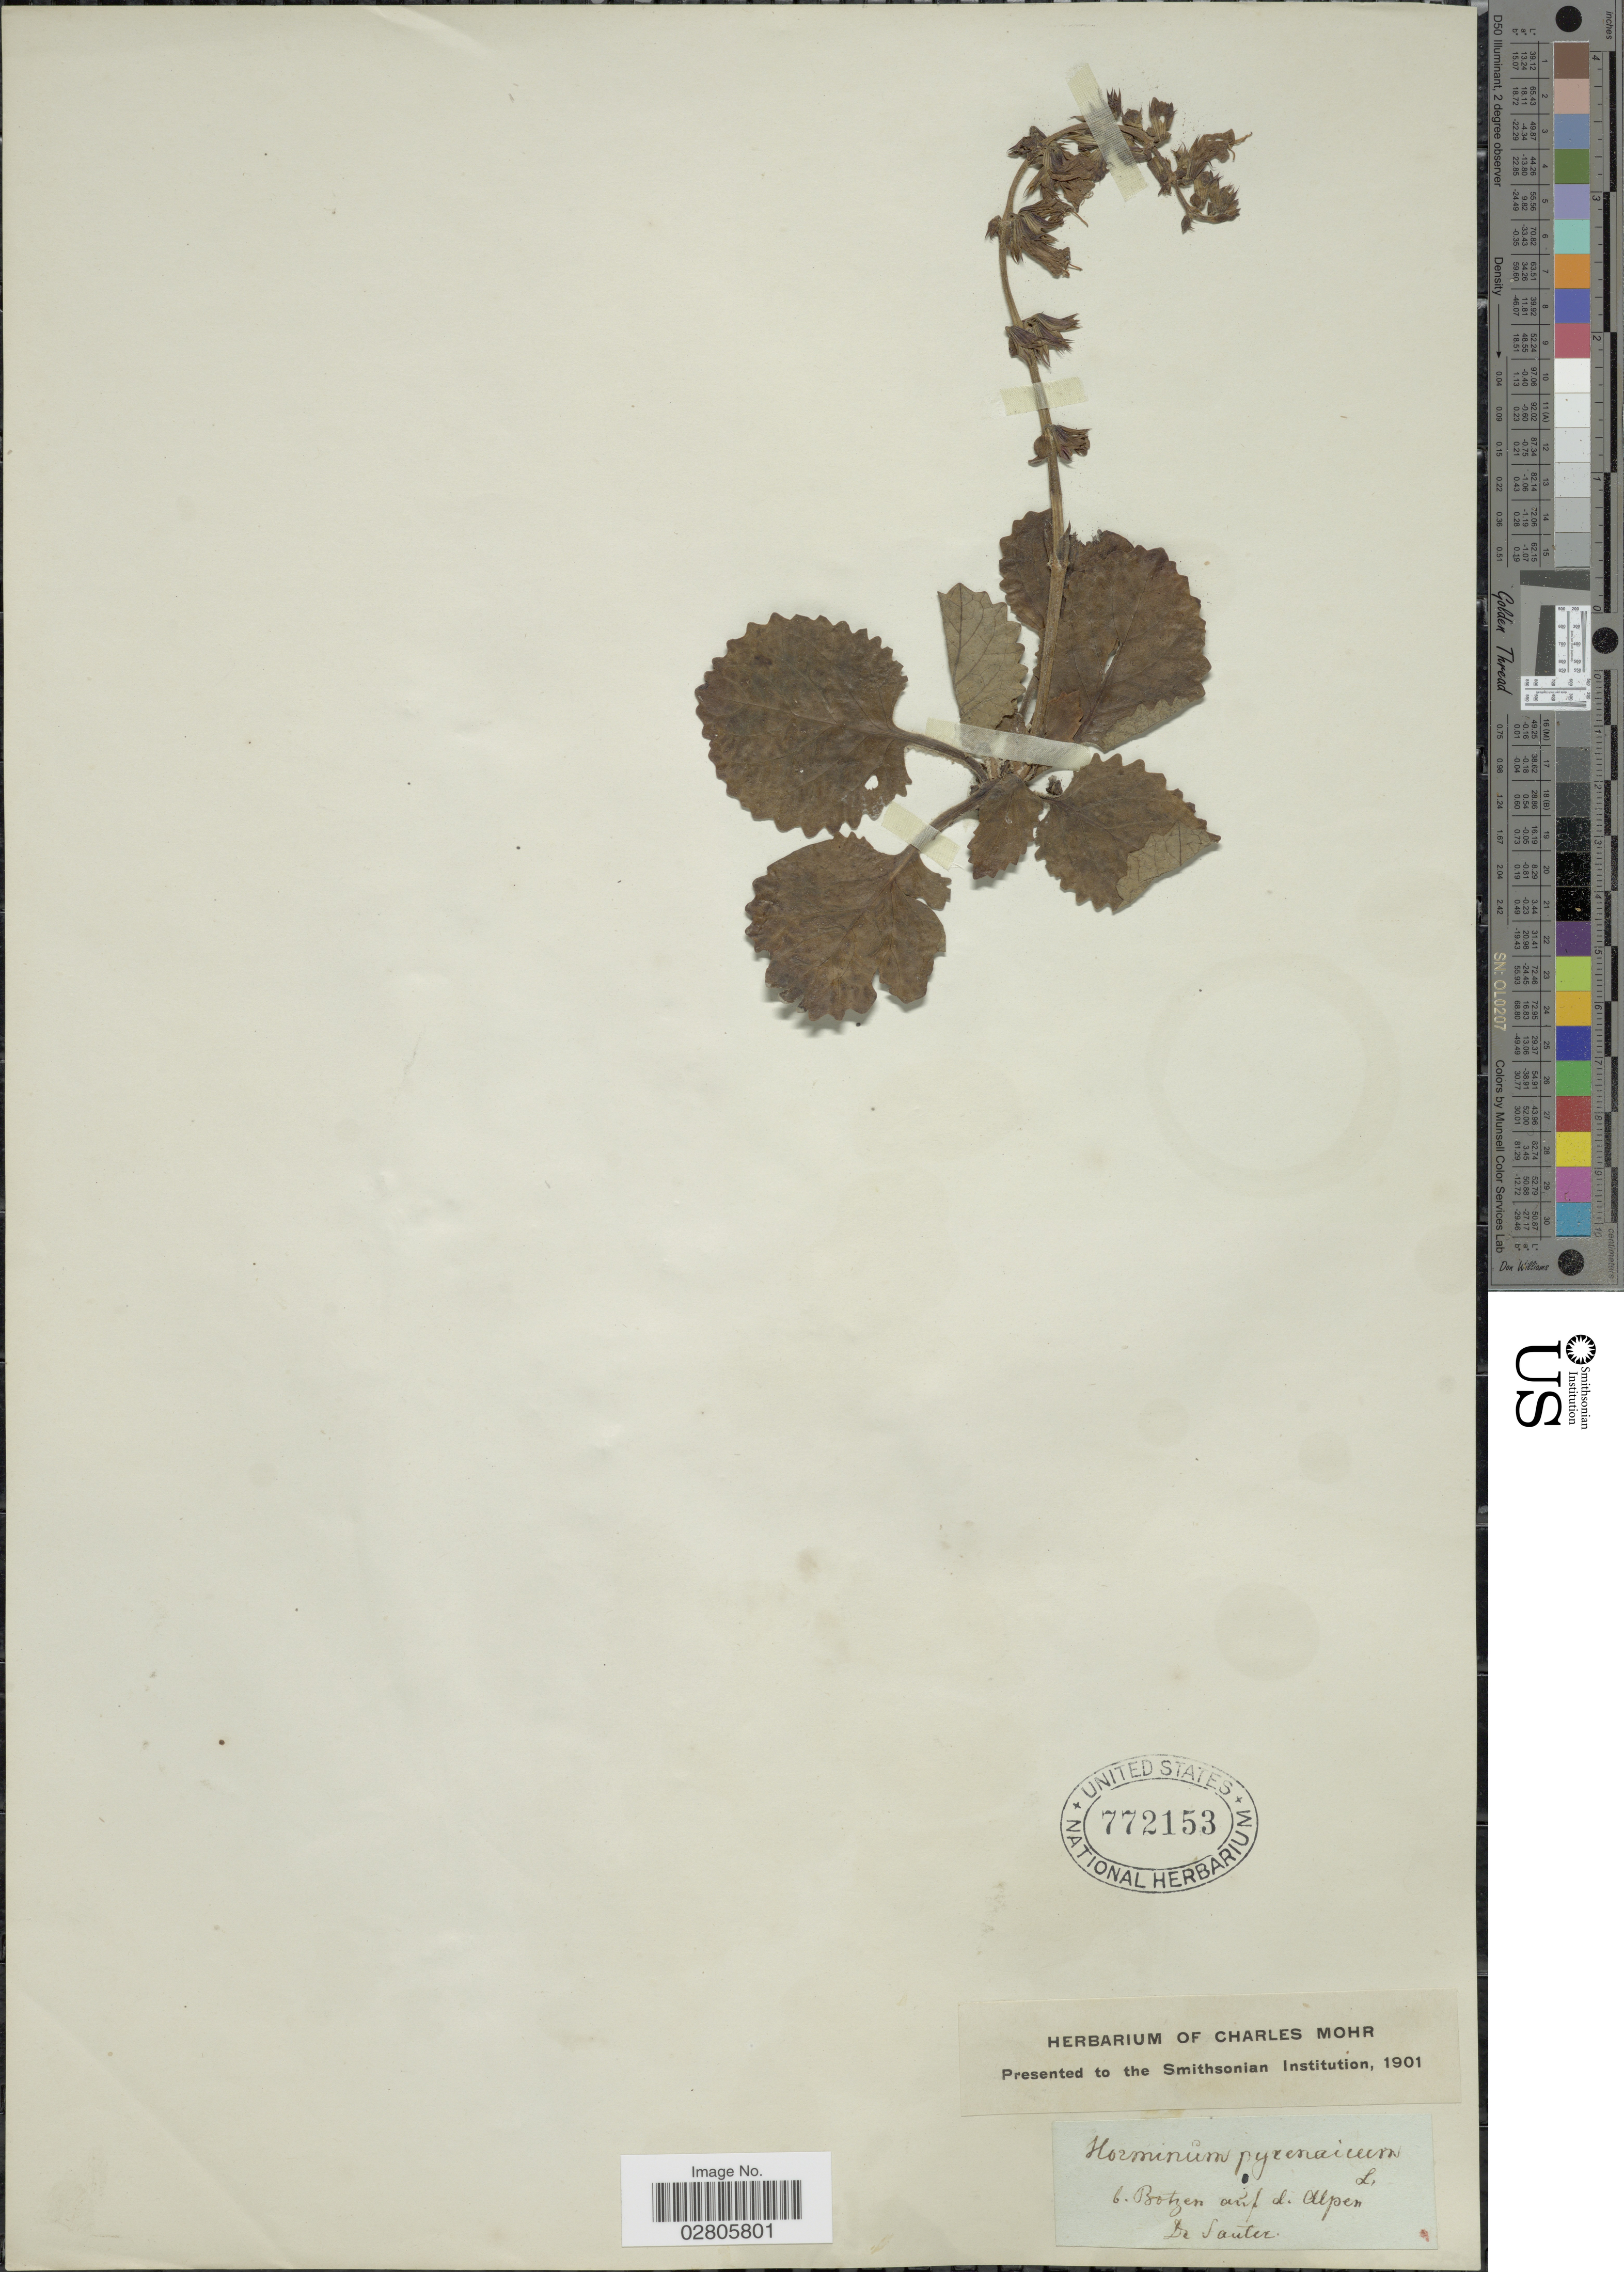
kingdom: Plantae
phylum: Tracheophyta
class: Magnoliopsida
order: Lamiales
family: Lamiaceae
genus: Salvia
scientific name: Salvia pyrenaica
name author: L.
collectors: -. Sauter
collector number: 6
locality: Botzen auf d. Alpen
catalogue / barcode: US 772153